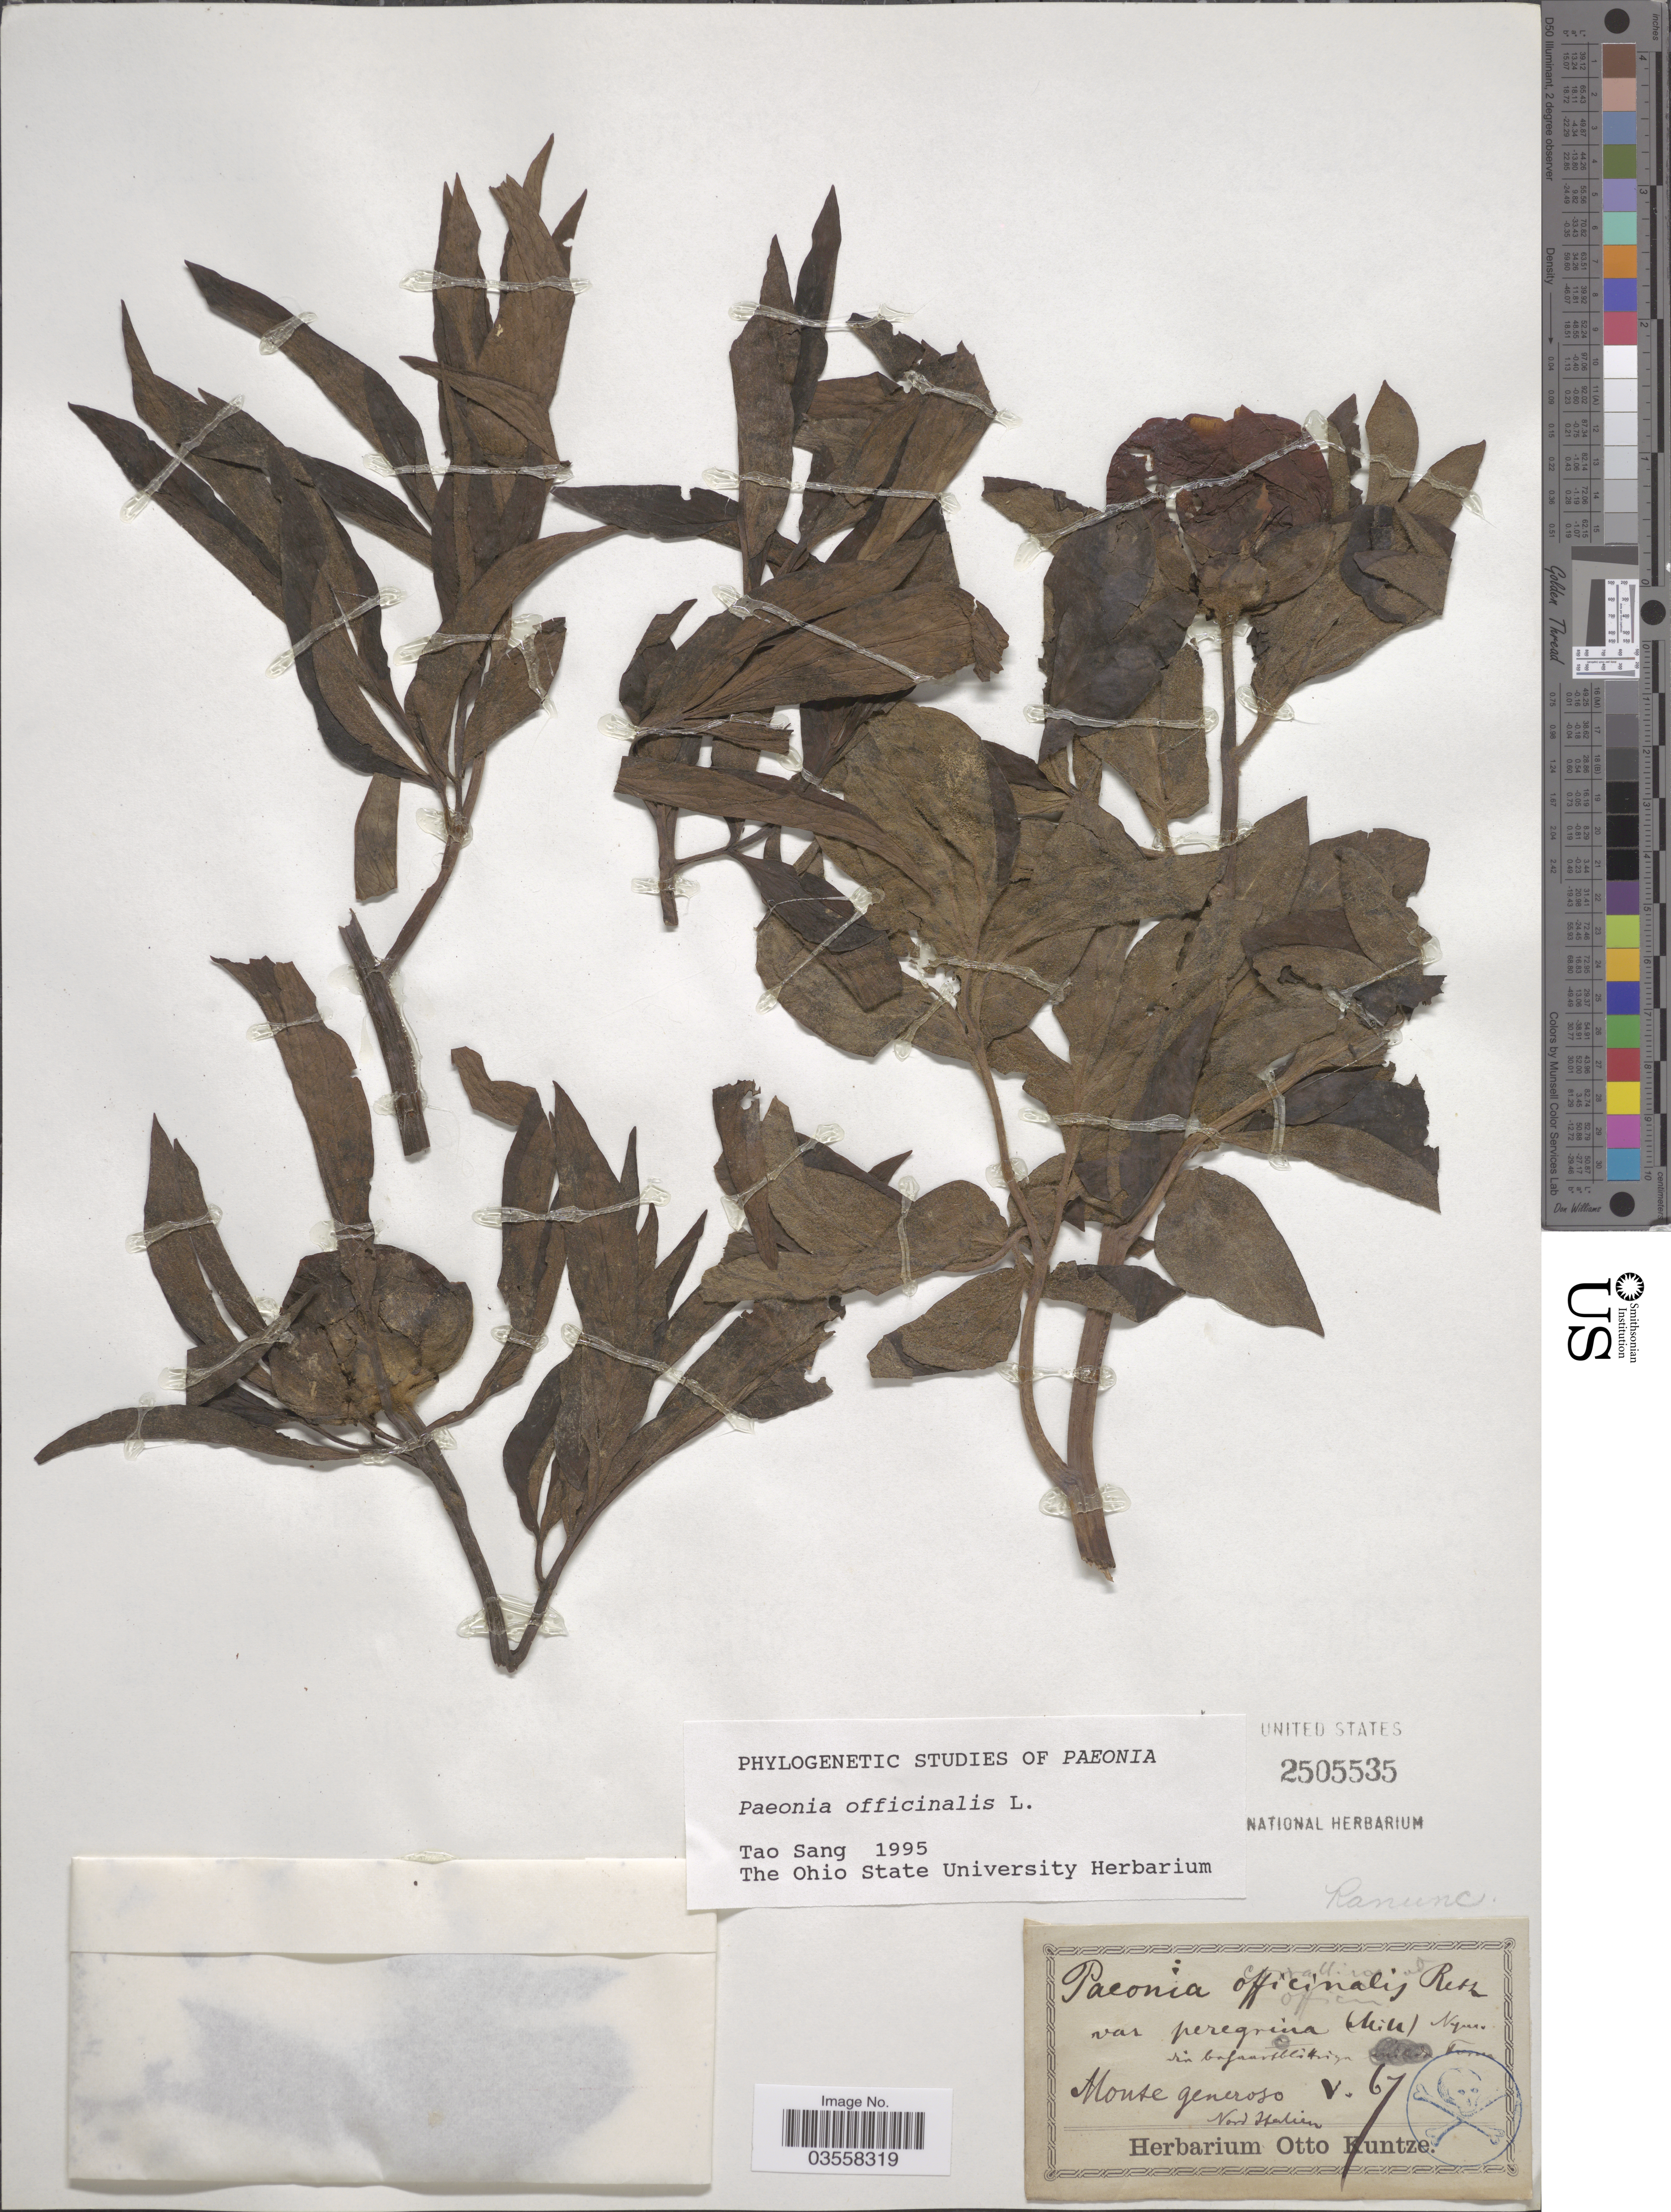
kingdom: Plantae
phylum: Tracheophyta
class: Magnoliopsida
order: Saxifragales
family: Paeoniaceae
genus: Paeonia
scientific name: Paeonia officinalis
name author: L.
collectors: ex herb. Otto Kuntze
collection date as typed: Transcribed d/m/y: /5/67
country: Italy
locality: Monte Generoso. Nord Italien.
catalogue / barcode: US 2505535